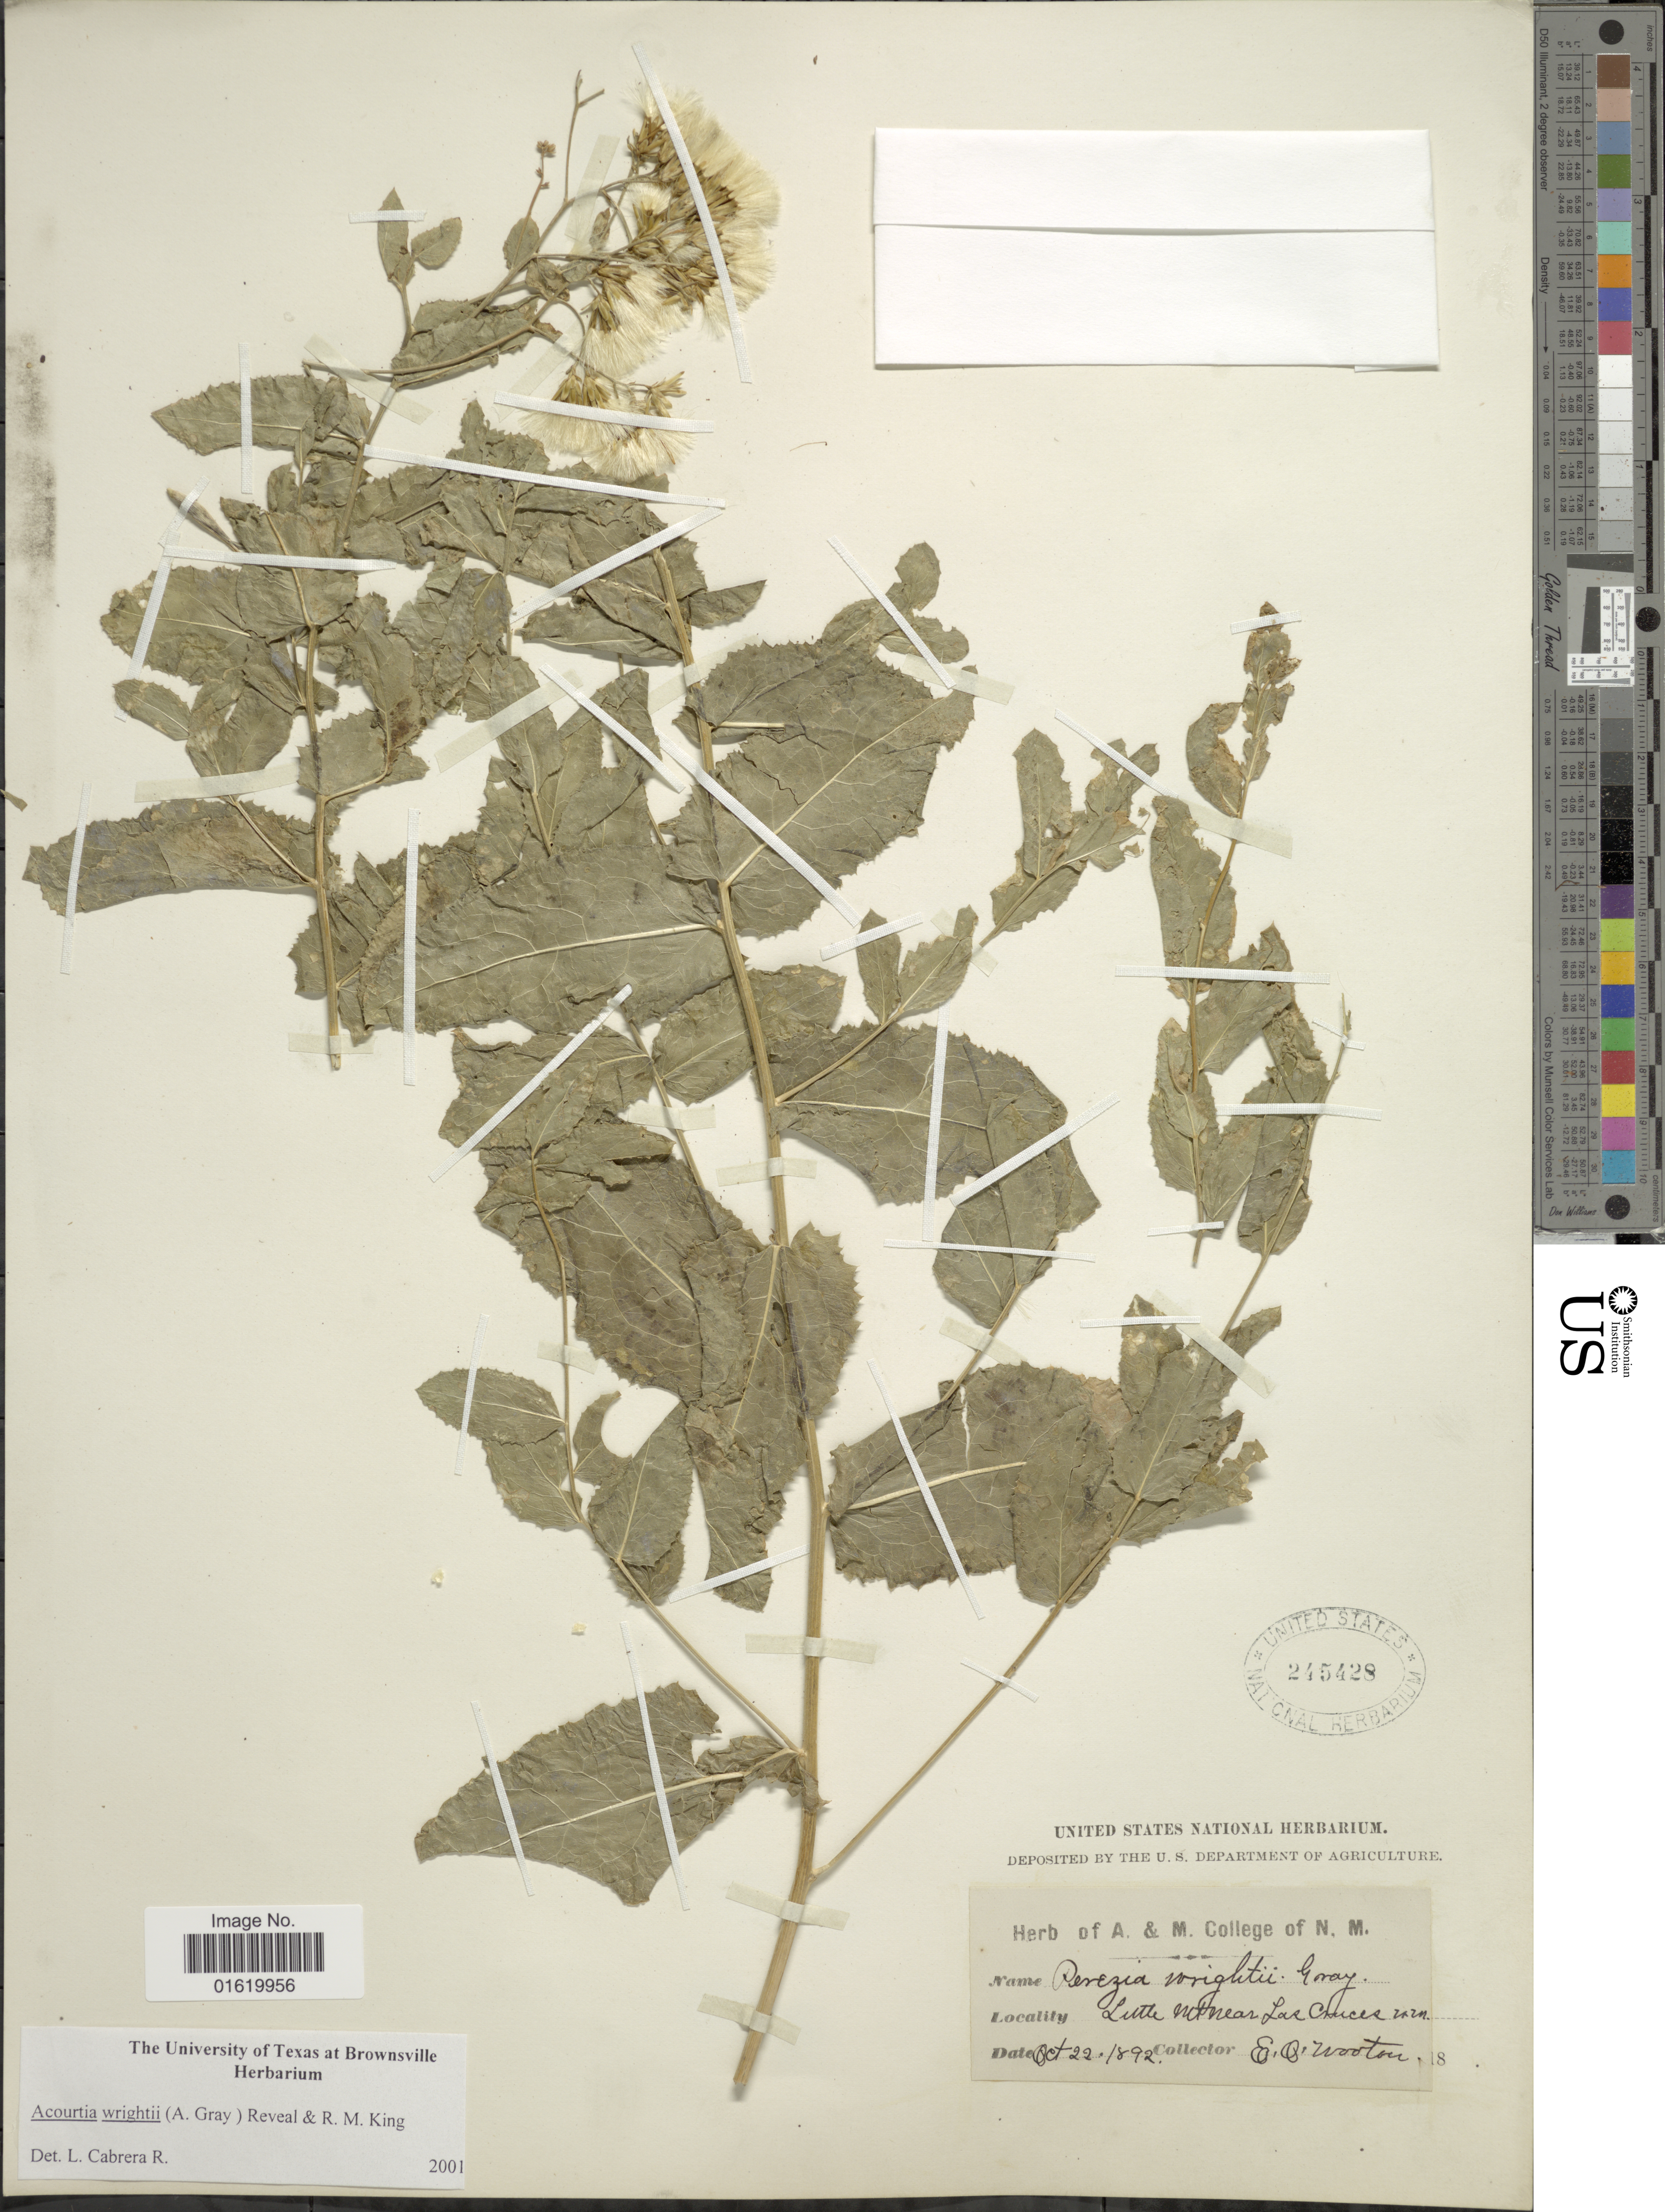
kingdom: Plantae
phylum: Tracheophyta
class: Magnoliopsida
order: Asterales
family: Asteraceae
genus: Acourtia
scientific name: Acourtia wrightii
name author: (A. Gray) Reveal & R.M. King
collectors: E. O. Wooton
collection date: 1892-10-22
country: United States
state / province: New Mexico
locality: Little Mt near Las Cruces.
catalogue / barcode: US 245428